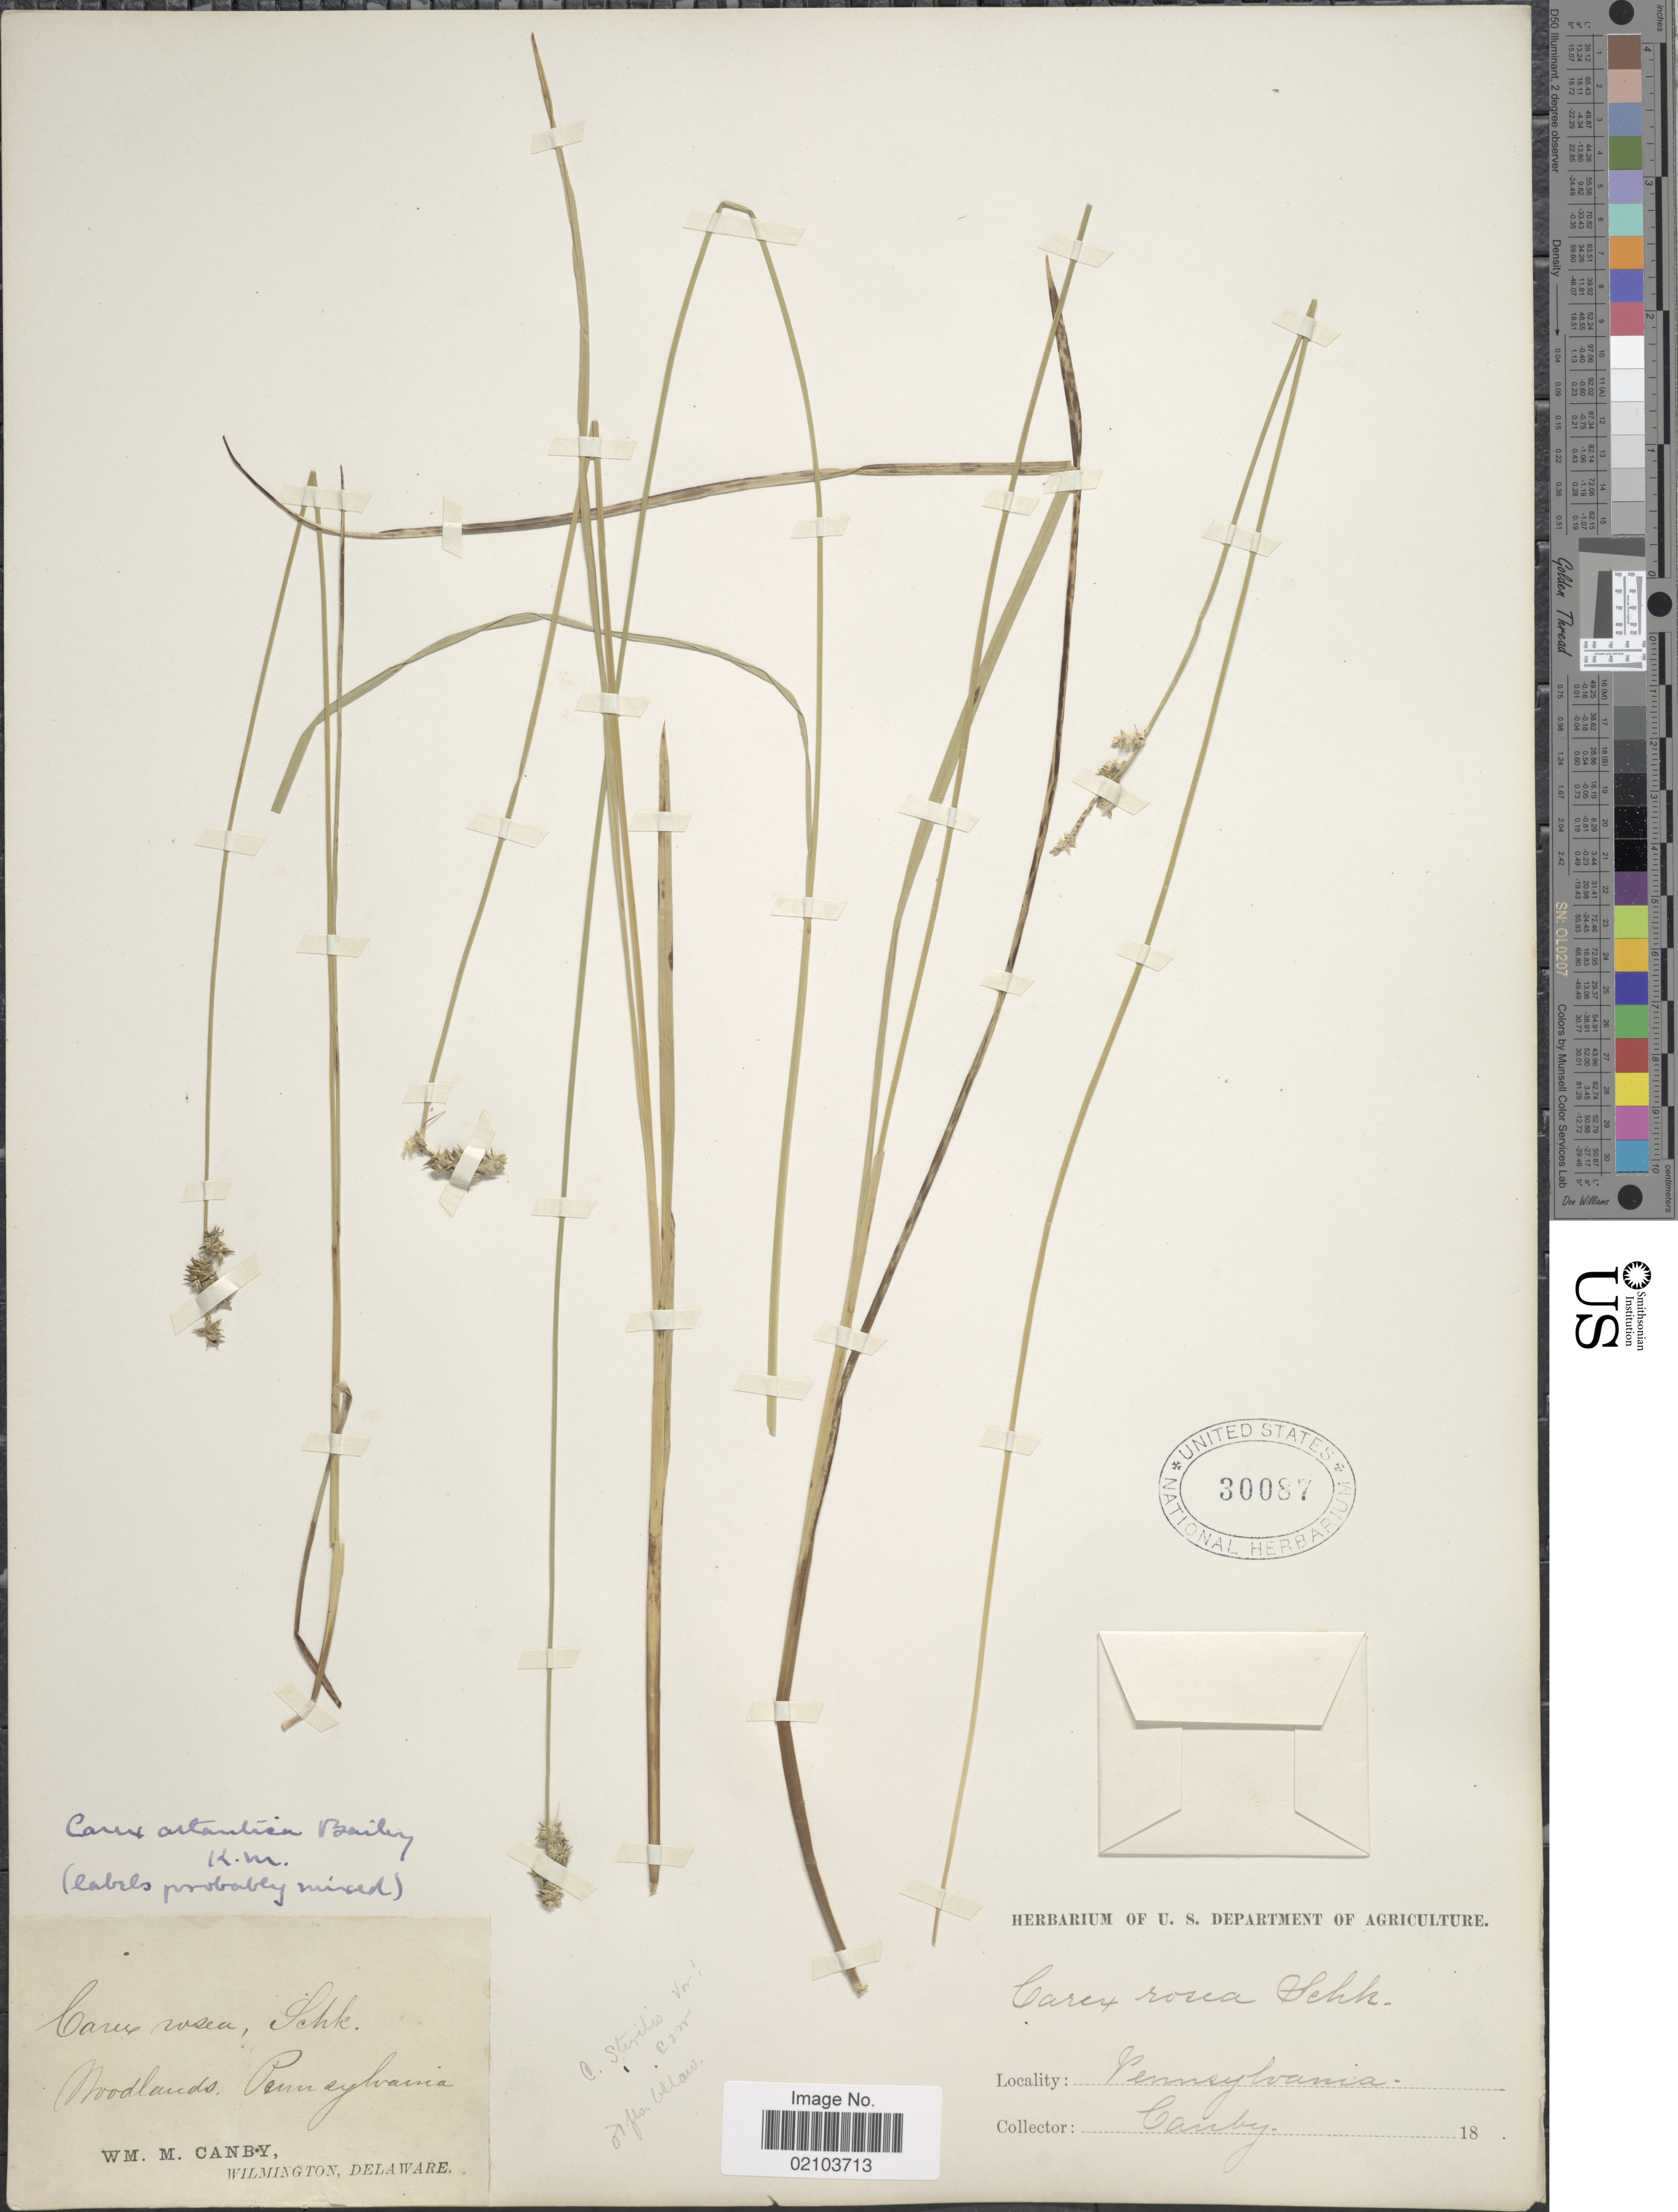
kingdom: Plantae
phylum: Tracheophyta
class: Liliopsida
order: Poales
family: Cyperaceae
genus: Carex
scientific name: Carex atlantica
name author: L.H. Bailey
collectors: W. M. Canby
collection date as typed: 18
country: United States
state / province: Pennsylvania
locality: woodlands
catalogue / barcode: US 30087